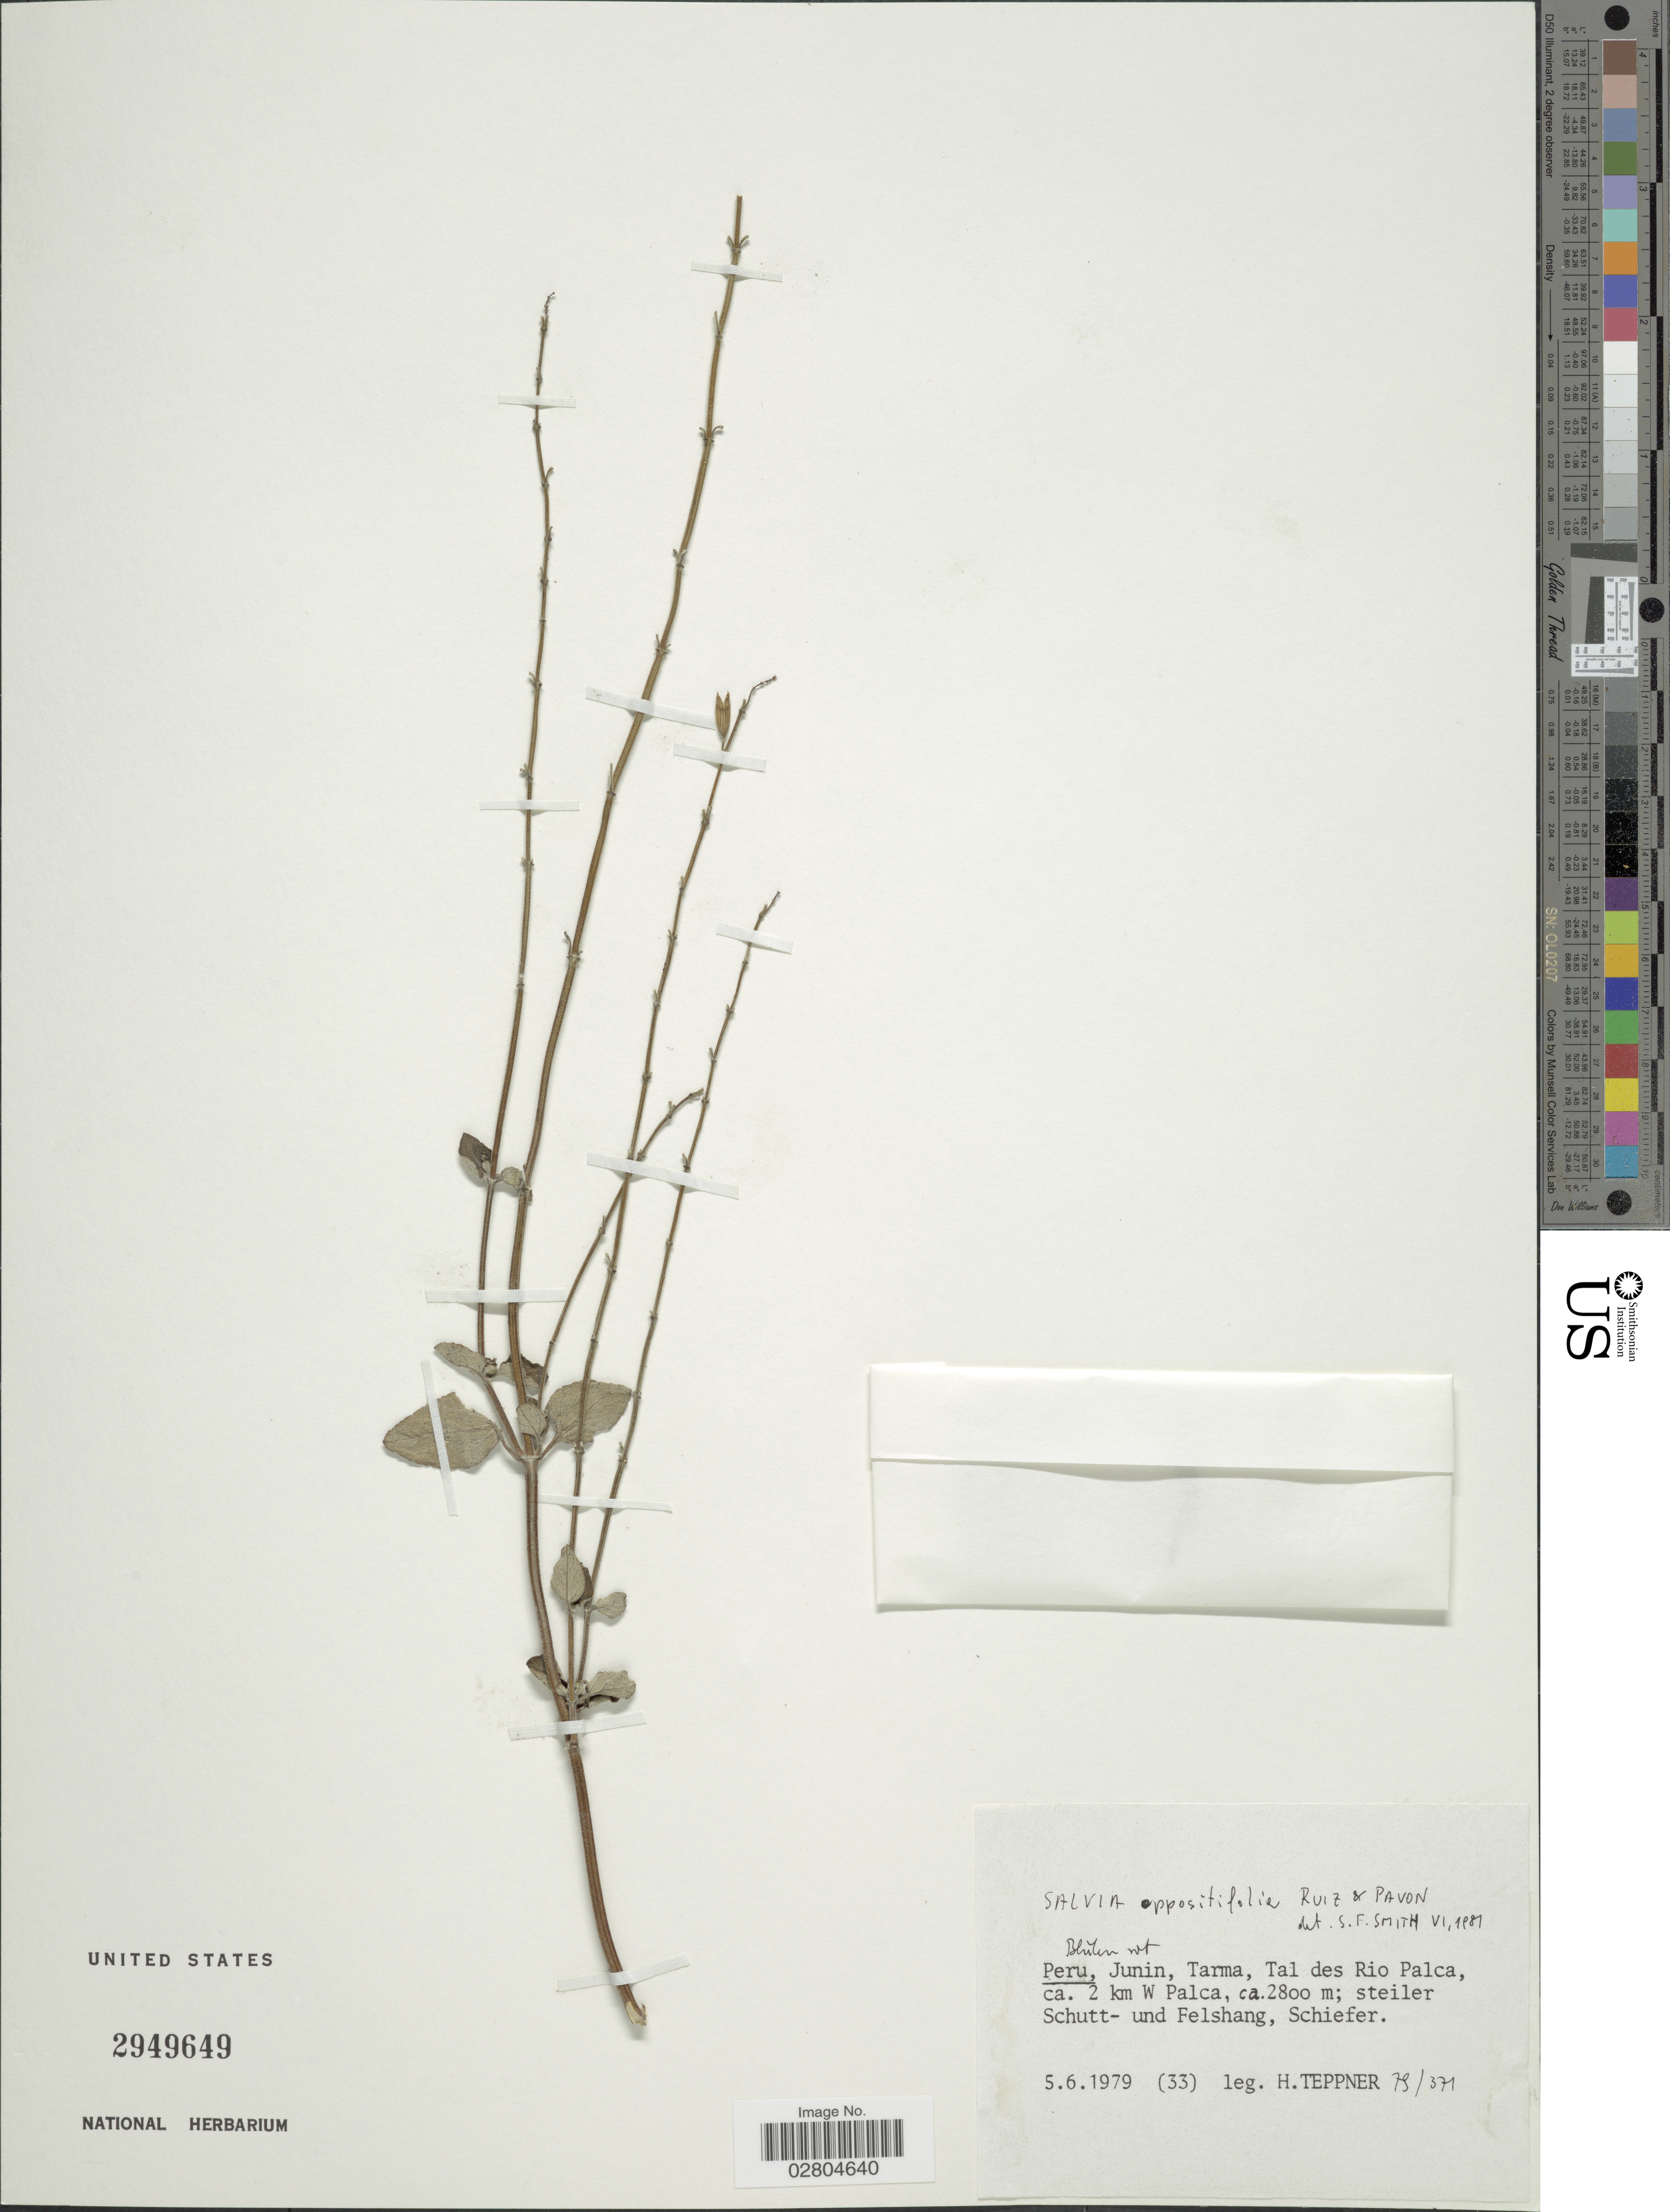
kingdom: Plantae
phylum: Tracheophyta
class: Magnoliopsida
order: Lamiales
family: Lamiaceae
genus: Salvia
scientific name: Salvia oppositiflora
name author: Ruiz & Pav.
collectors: H. Teppner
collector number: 75/371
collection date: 1979-06-05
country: Peru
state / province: Junín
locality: Tarma, Tal des Rio Palca, ca. 2 km W Palca.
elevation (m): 2800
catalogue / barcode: US 2949649